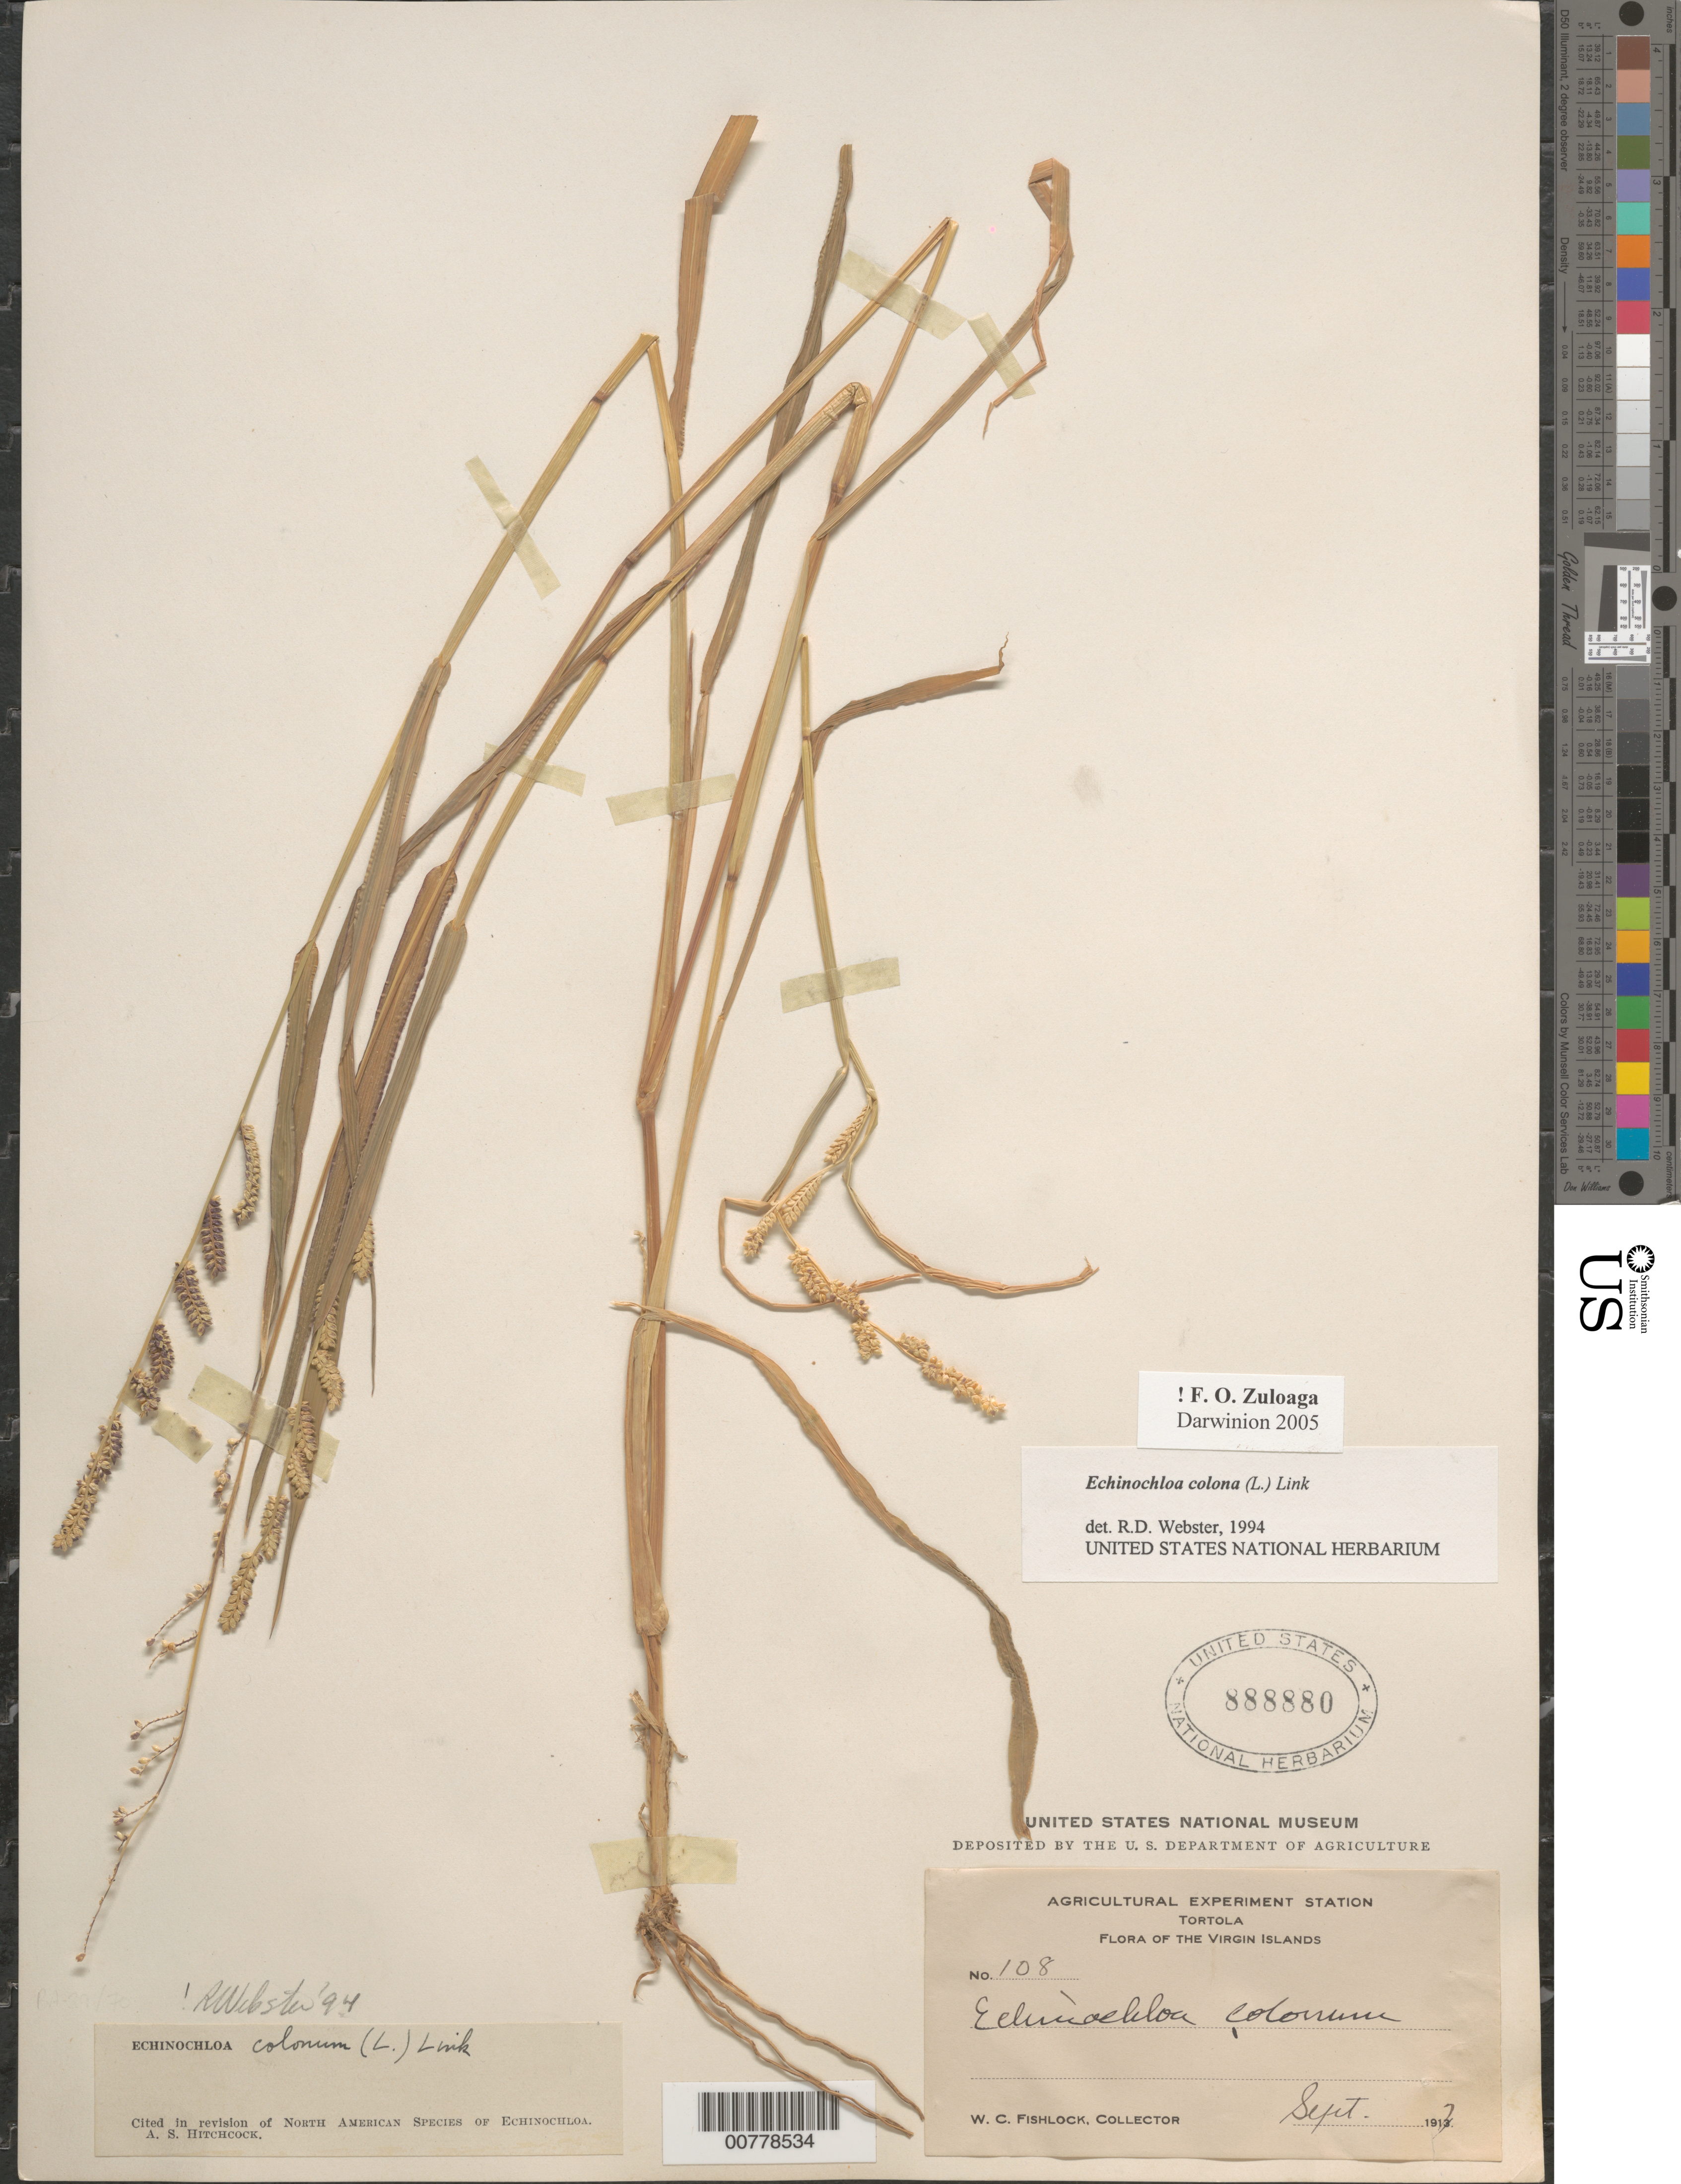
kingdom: Plantae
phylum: Tracheophyta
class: Liliopsida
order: Poales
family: Poaceae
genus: Echinochloa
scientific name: Echinochloa colona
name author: (L.) Link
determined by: Webster, Robert D.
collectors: W. Fishlock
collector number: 108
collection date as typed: Sep 1971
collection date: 1971-09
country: British Virgin Islands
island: Tortola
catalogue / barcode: US 888880